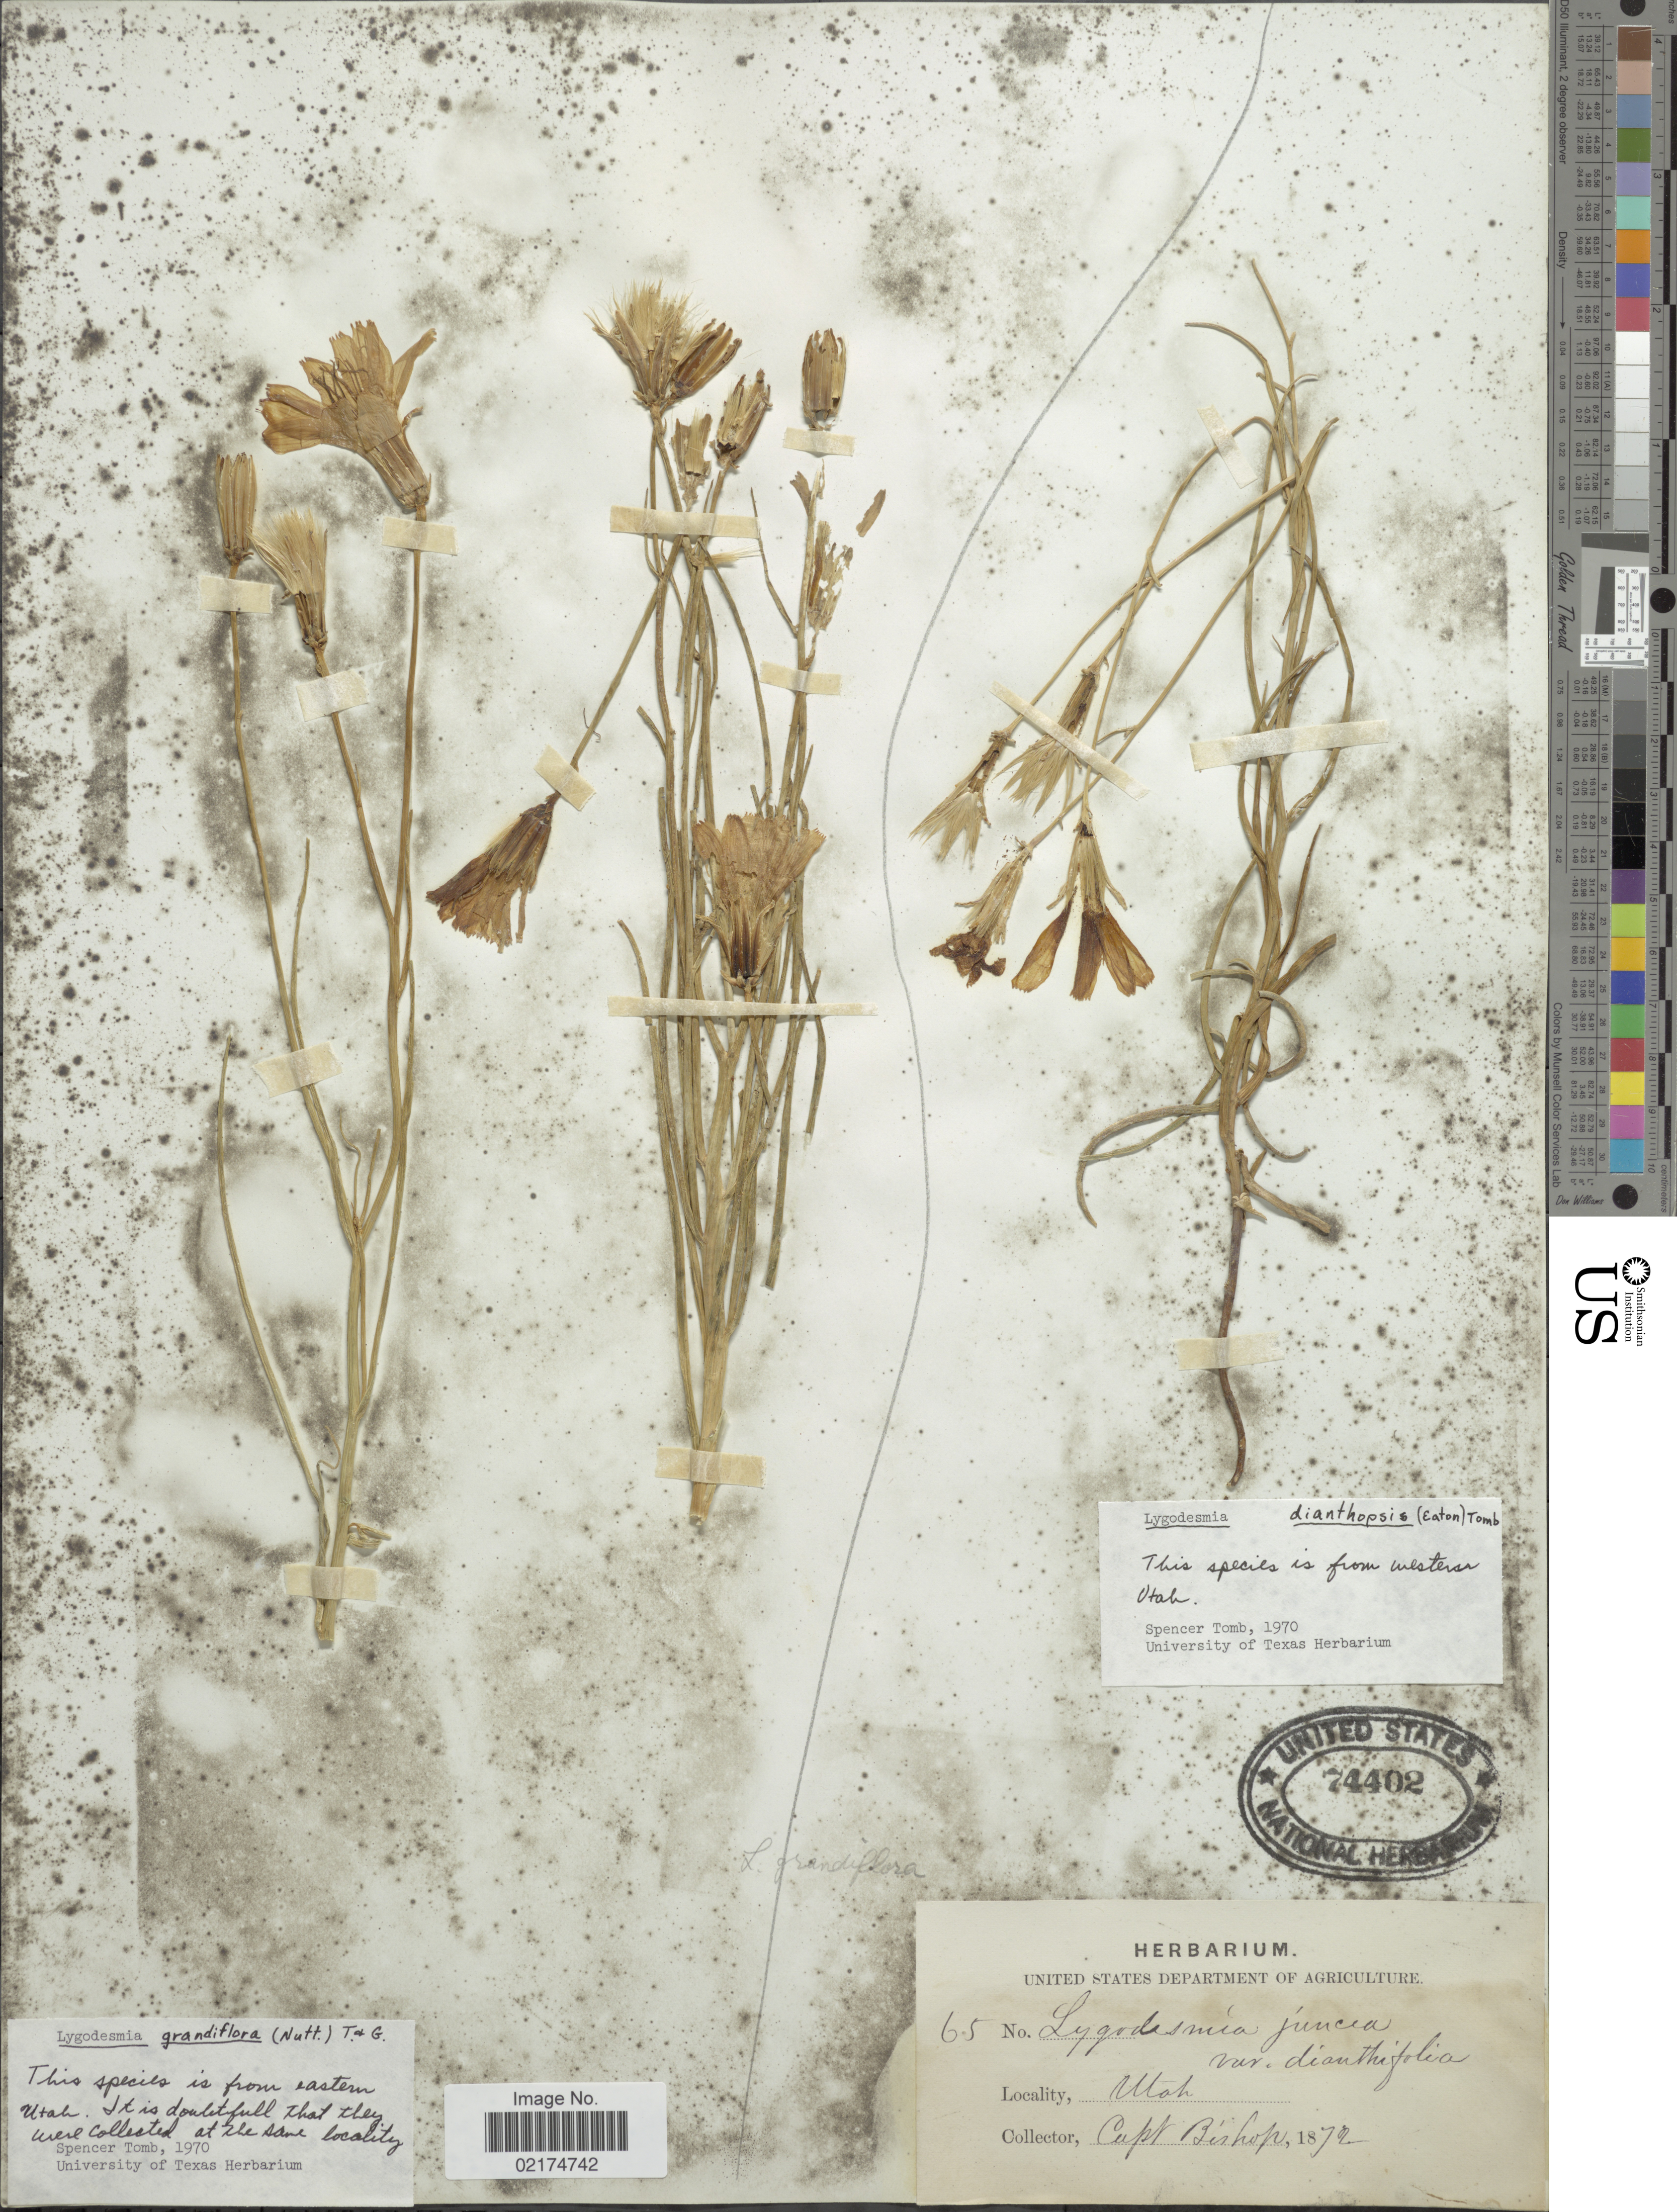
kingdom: Plantae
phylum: Tracheophyta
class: Magnoliopsida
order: Asterales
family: Asteraceae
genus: Lygodesmia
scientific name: Lygodesmia grandiflora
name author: Torr. & A. Gray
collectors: F. M. Bishop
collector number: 65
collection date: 1872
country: United States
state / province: Utah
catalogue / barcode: US 74402